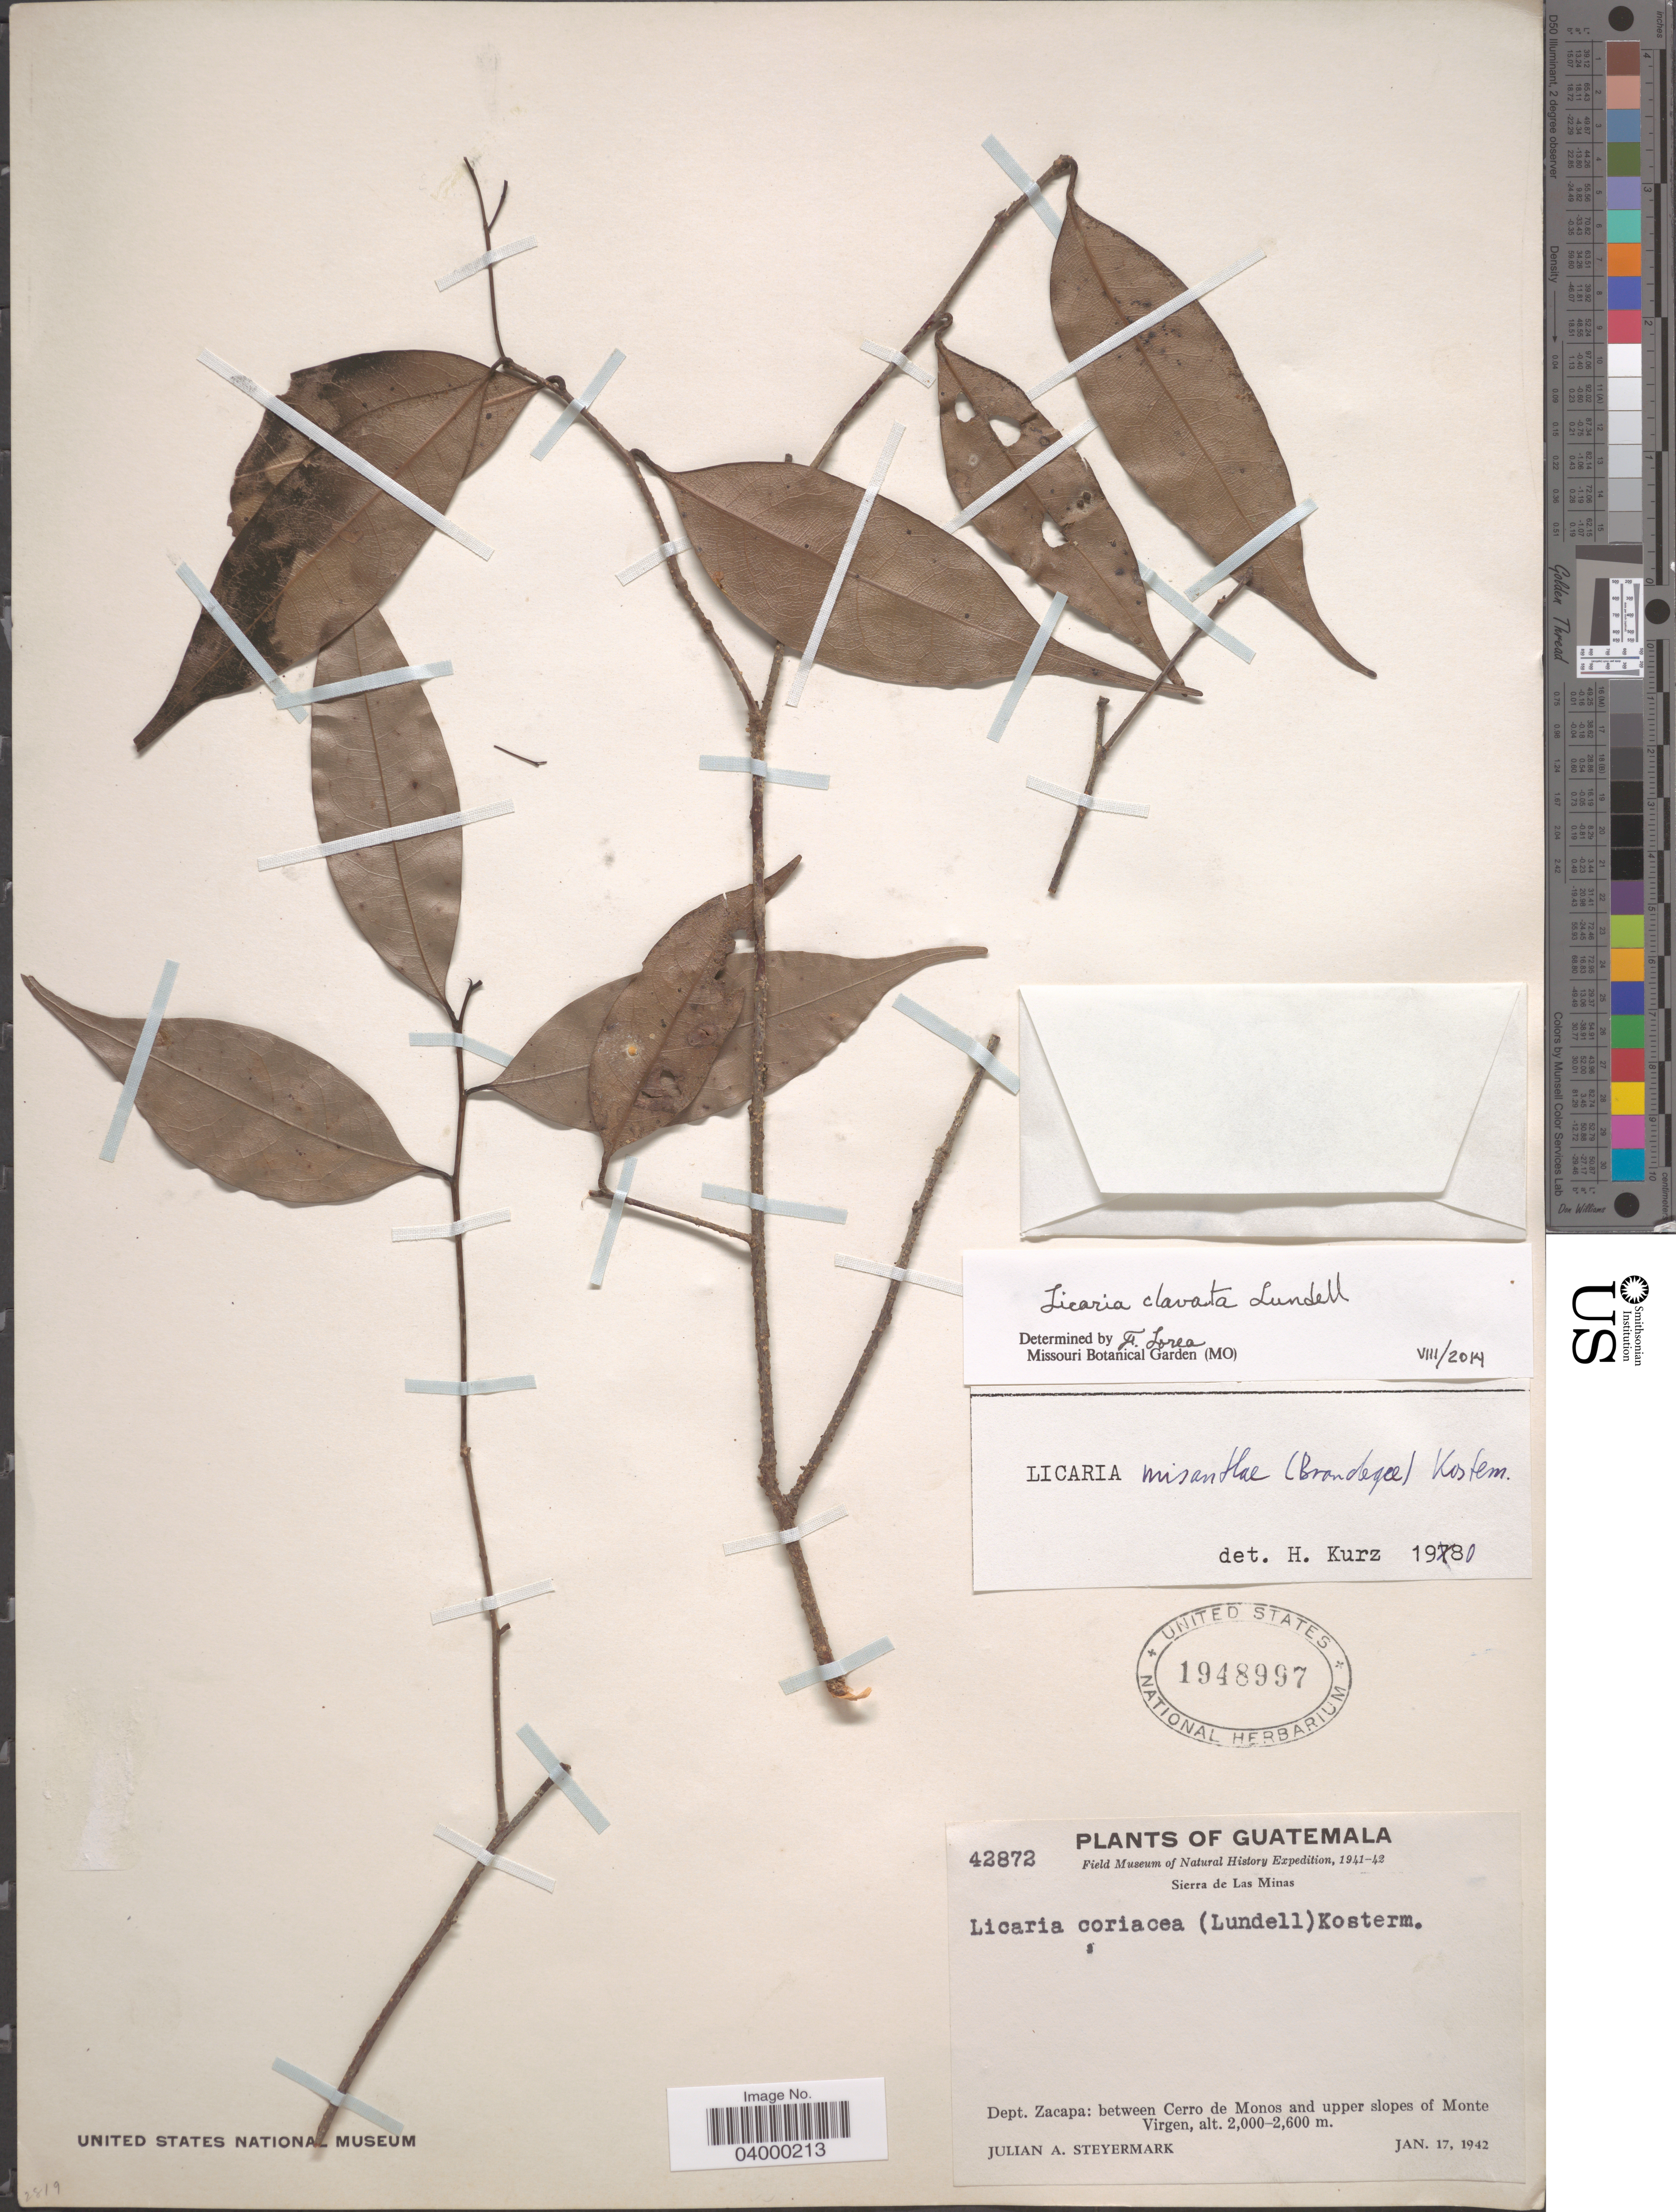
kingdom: Plantae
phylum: Tracheophyta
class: Magnoliopsida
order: Laurales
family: Lauraceae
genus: Licaria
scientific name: Licaria clavata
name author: Lundell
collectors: J. Steyermark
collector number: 42872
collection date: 1942-01-17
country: Guatemala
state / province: Zacapa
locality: Sierra de La Minas. Dept. Zacapa: between Cerro de Monos and upper slopes of Monte Virgen.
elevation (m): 2000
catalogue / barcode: US 1948997